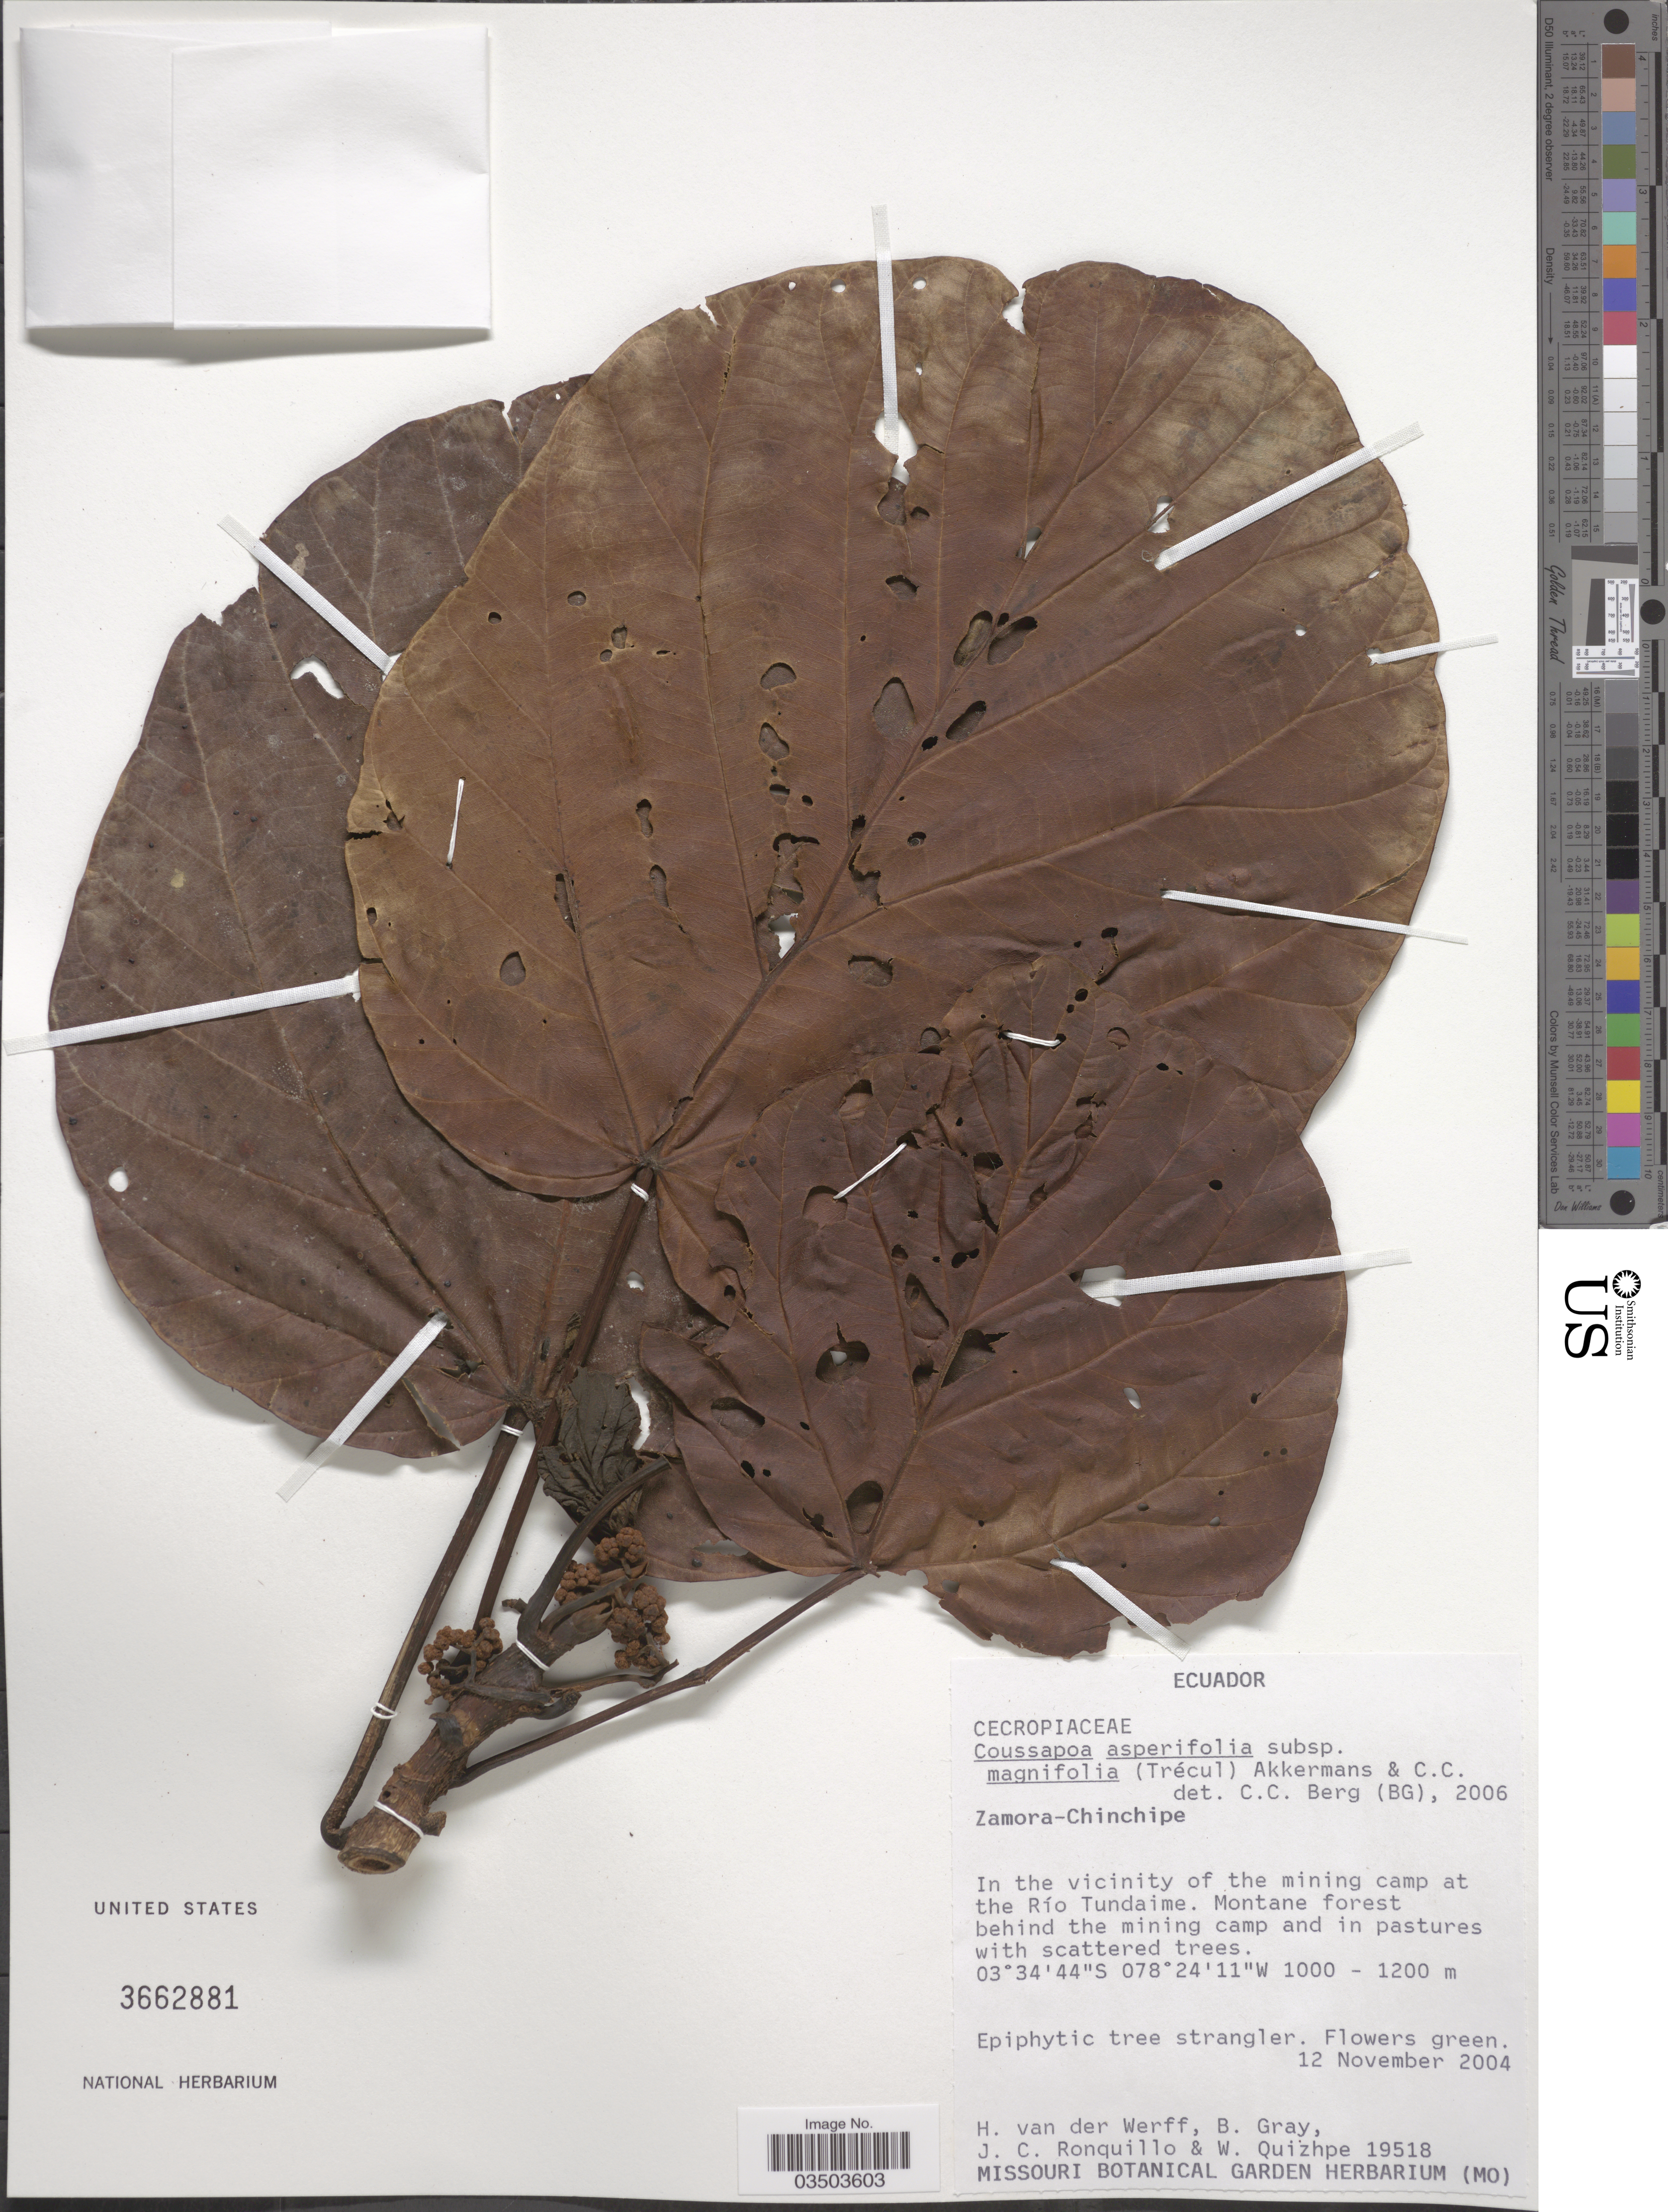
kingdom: Plantae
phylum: Tracheophyta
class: Magnoliopsida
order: Rosales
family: Urticaceae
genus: Coussapoa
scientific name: Coussapoa asperifolia subsp. magnifolia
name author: (Trécul) Akkermans & C.C. Berg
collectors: H. van der Werff, B. Gray, J. Ronquillo & W. Quizhpe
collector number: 19518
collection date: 2004-11-12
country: Ecuador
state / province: Zamora-Chinchipe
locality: In the vicinity of the mining camp at the Río Tundaime.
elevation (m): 1000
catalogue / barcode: US 3662881